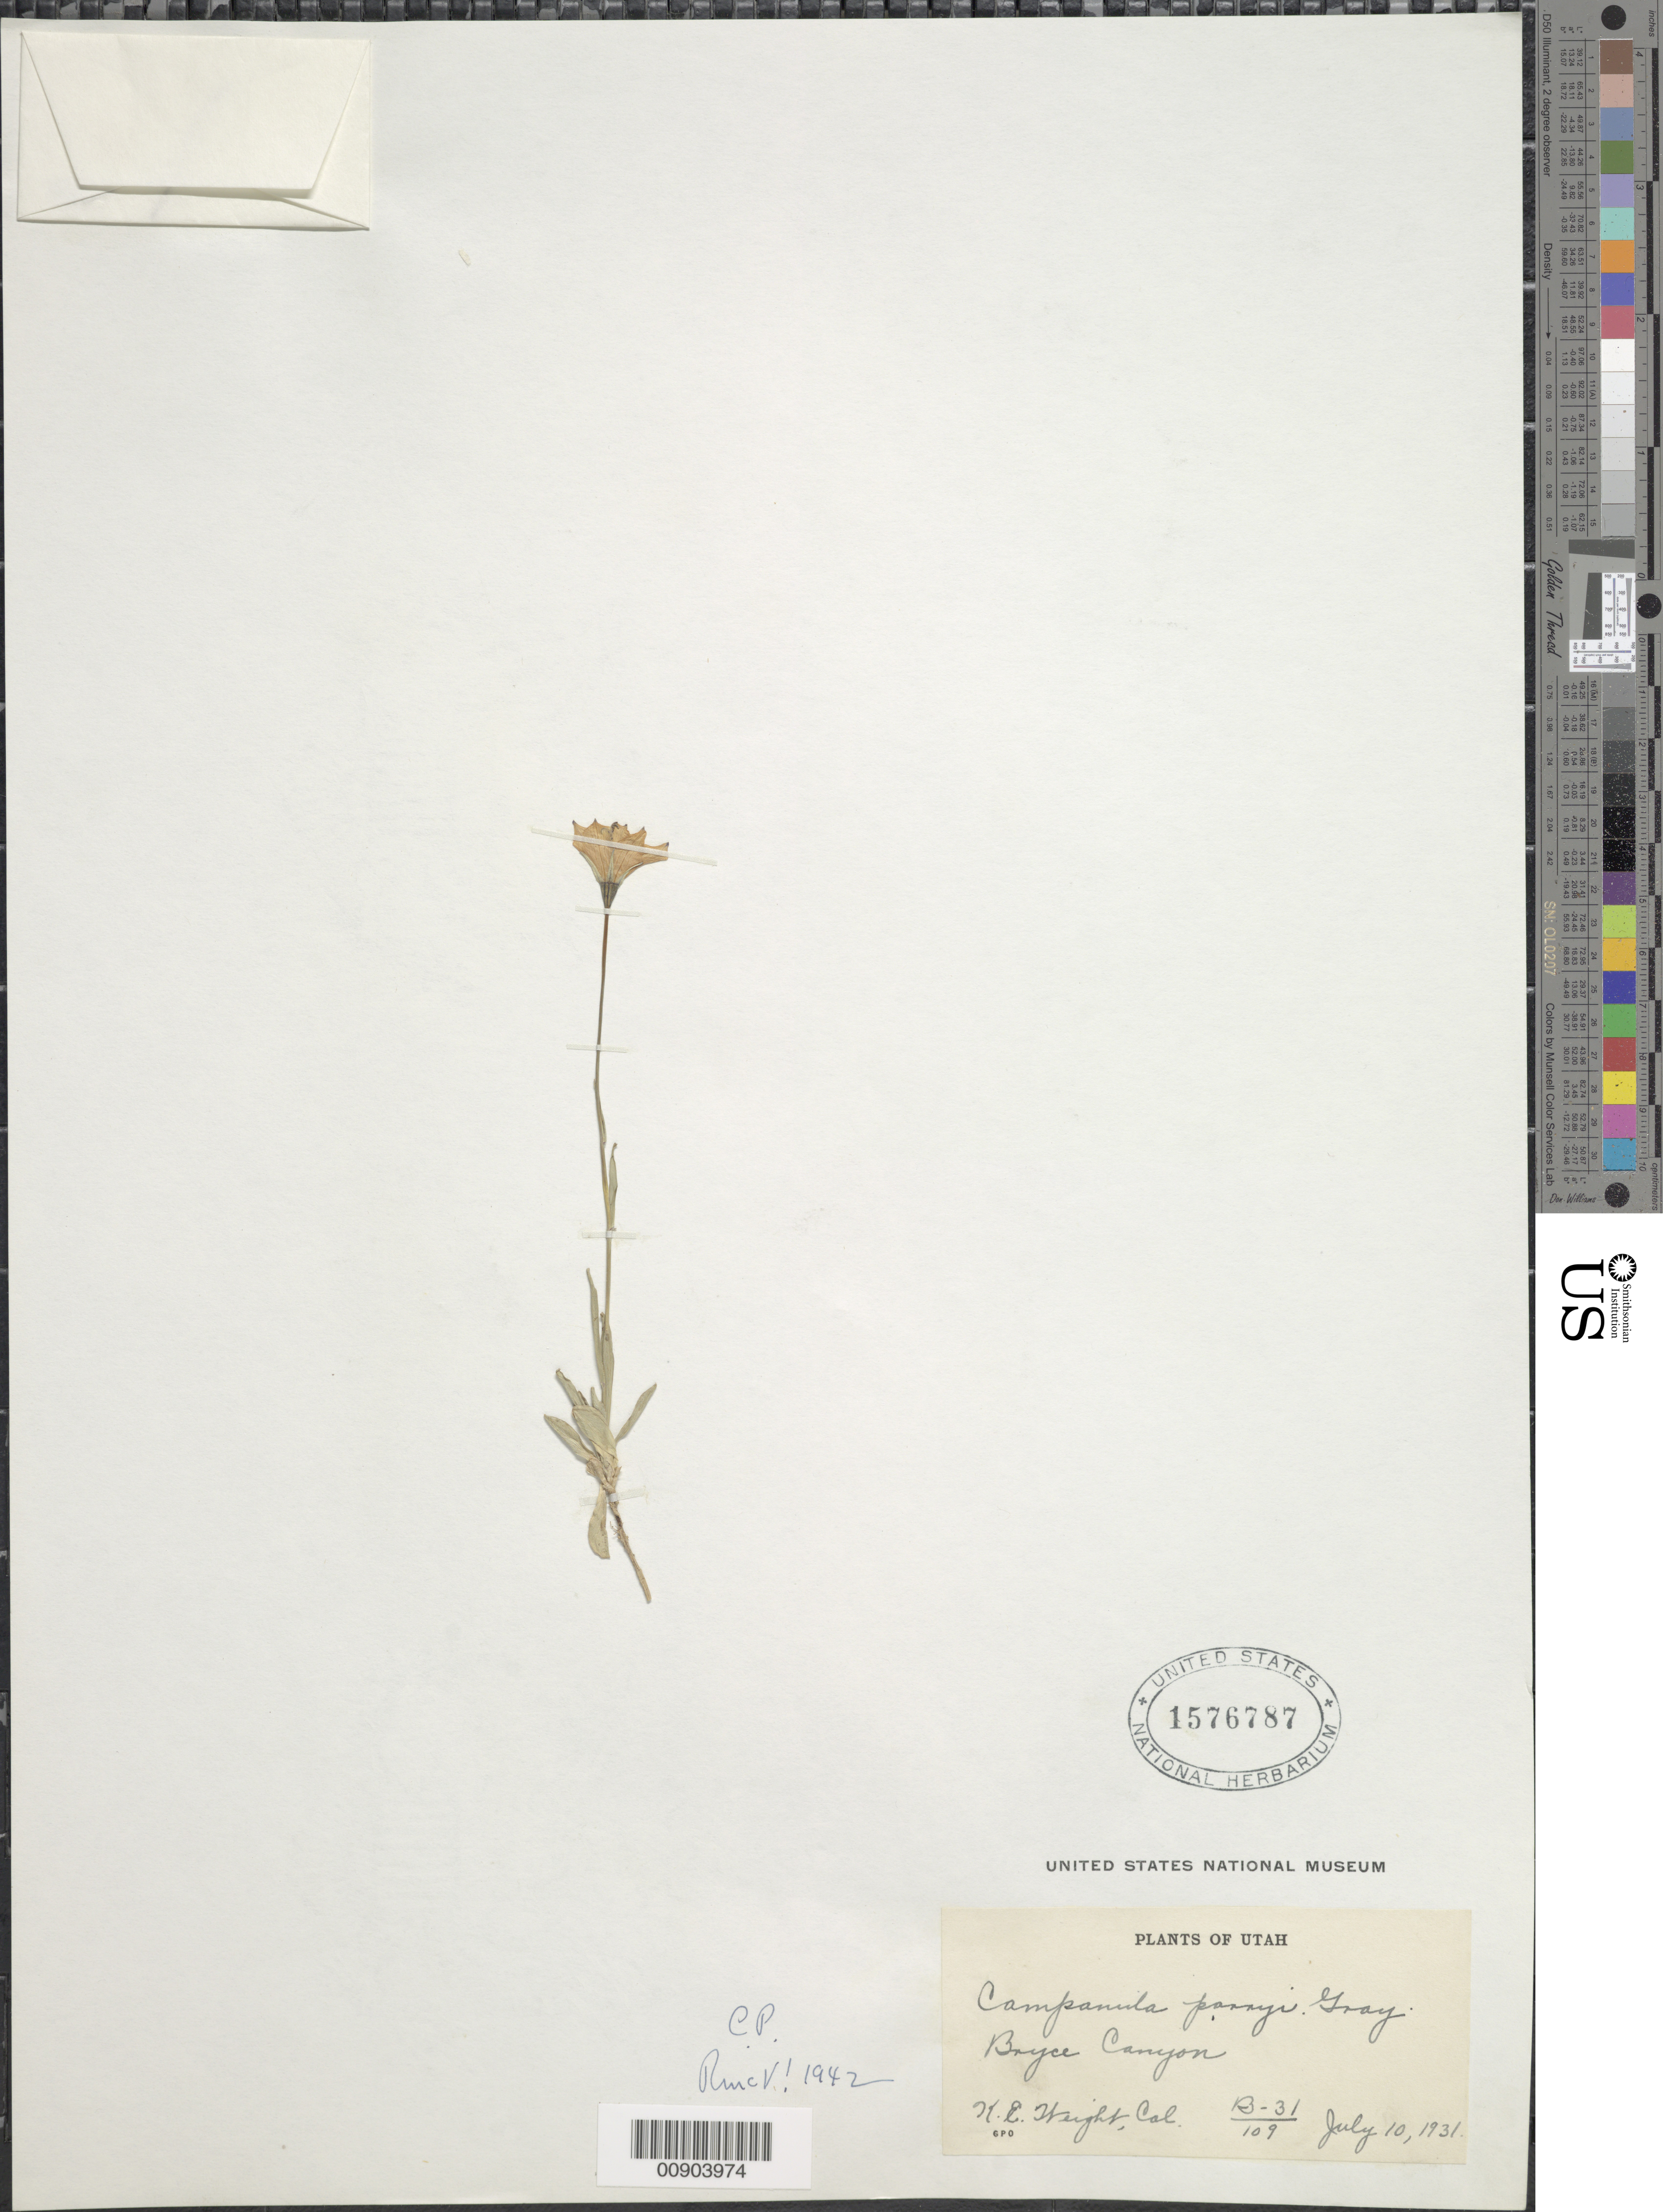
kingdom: Plantae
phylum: Tracheophyta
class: Magnoliopsida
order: Asterales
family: Campanulaceae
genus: Campanula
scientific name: Campanula parryi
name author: A. Gray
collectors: K. Weight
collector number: B-31/ 109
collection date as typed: July 10, 1931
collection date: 1931-07-10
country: United States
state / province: Utah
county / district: Garfield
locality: Bryce Canyon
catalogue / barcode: US 1576787